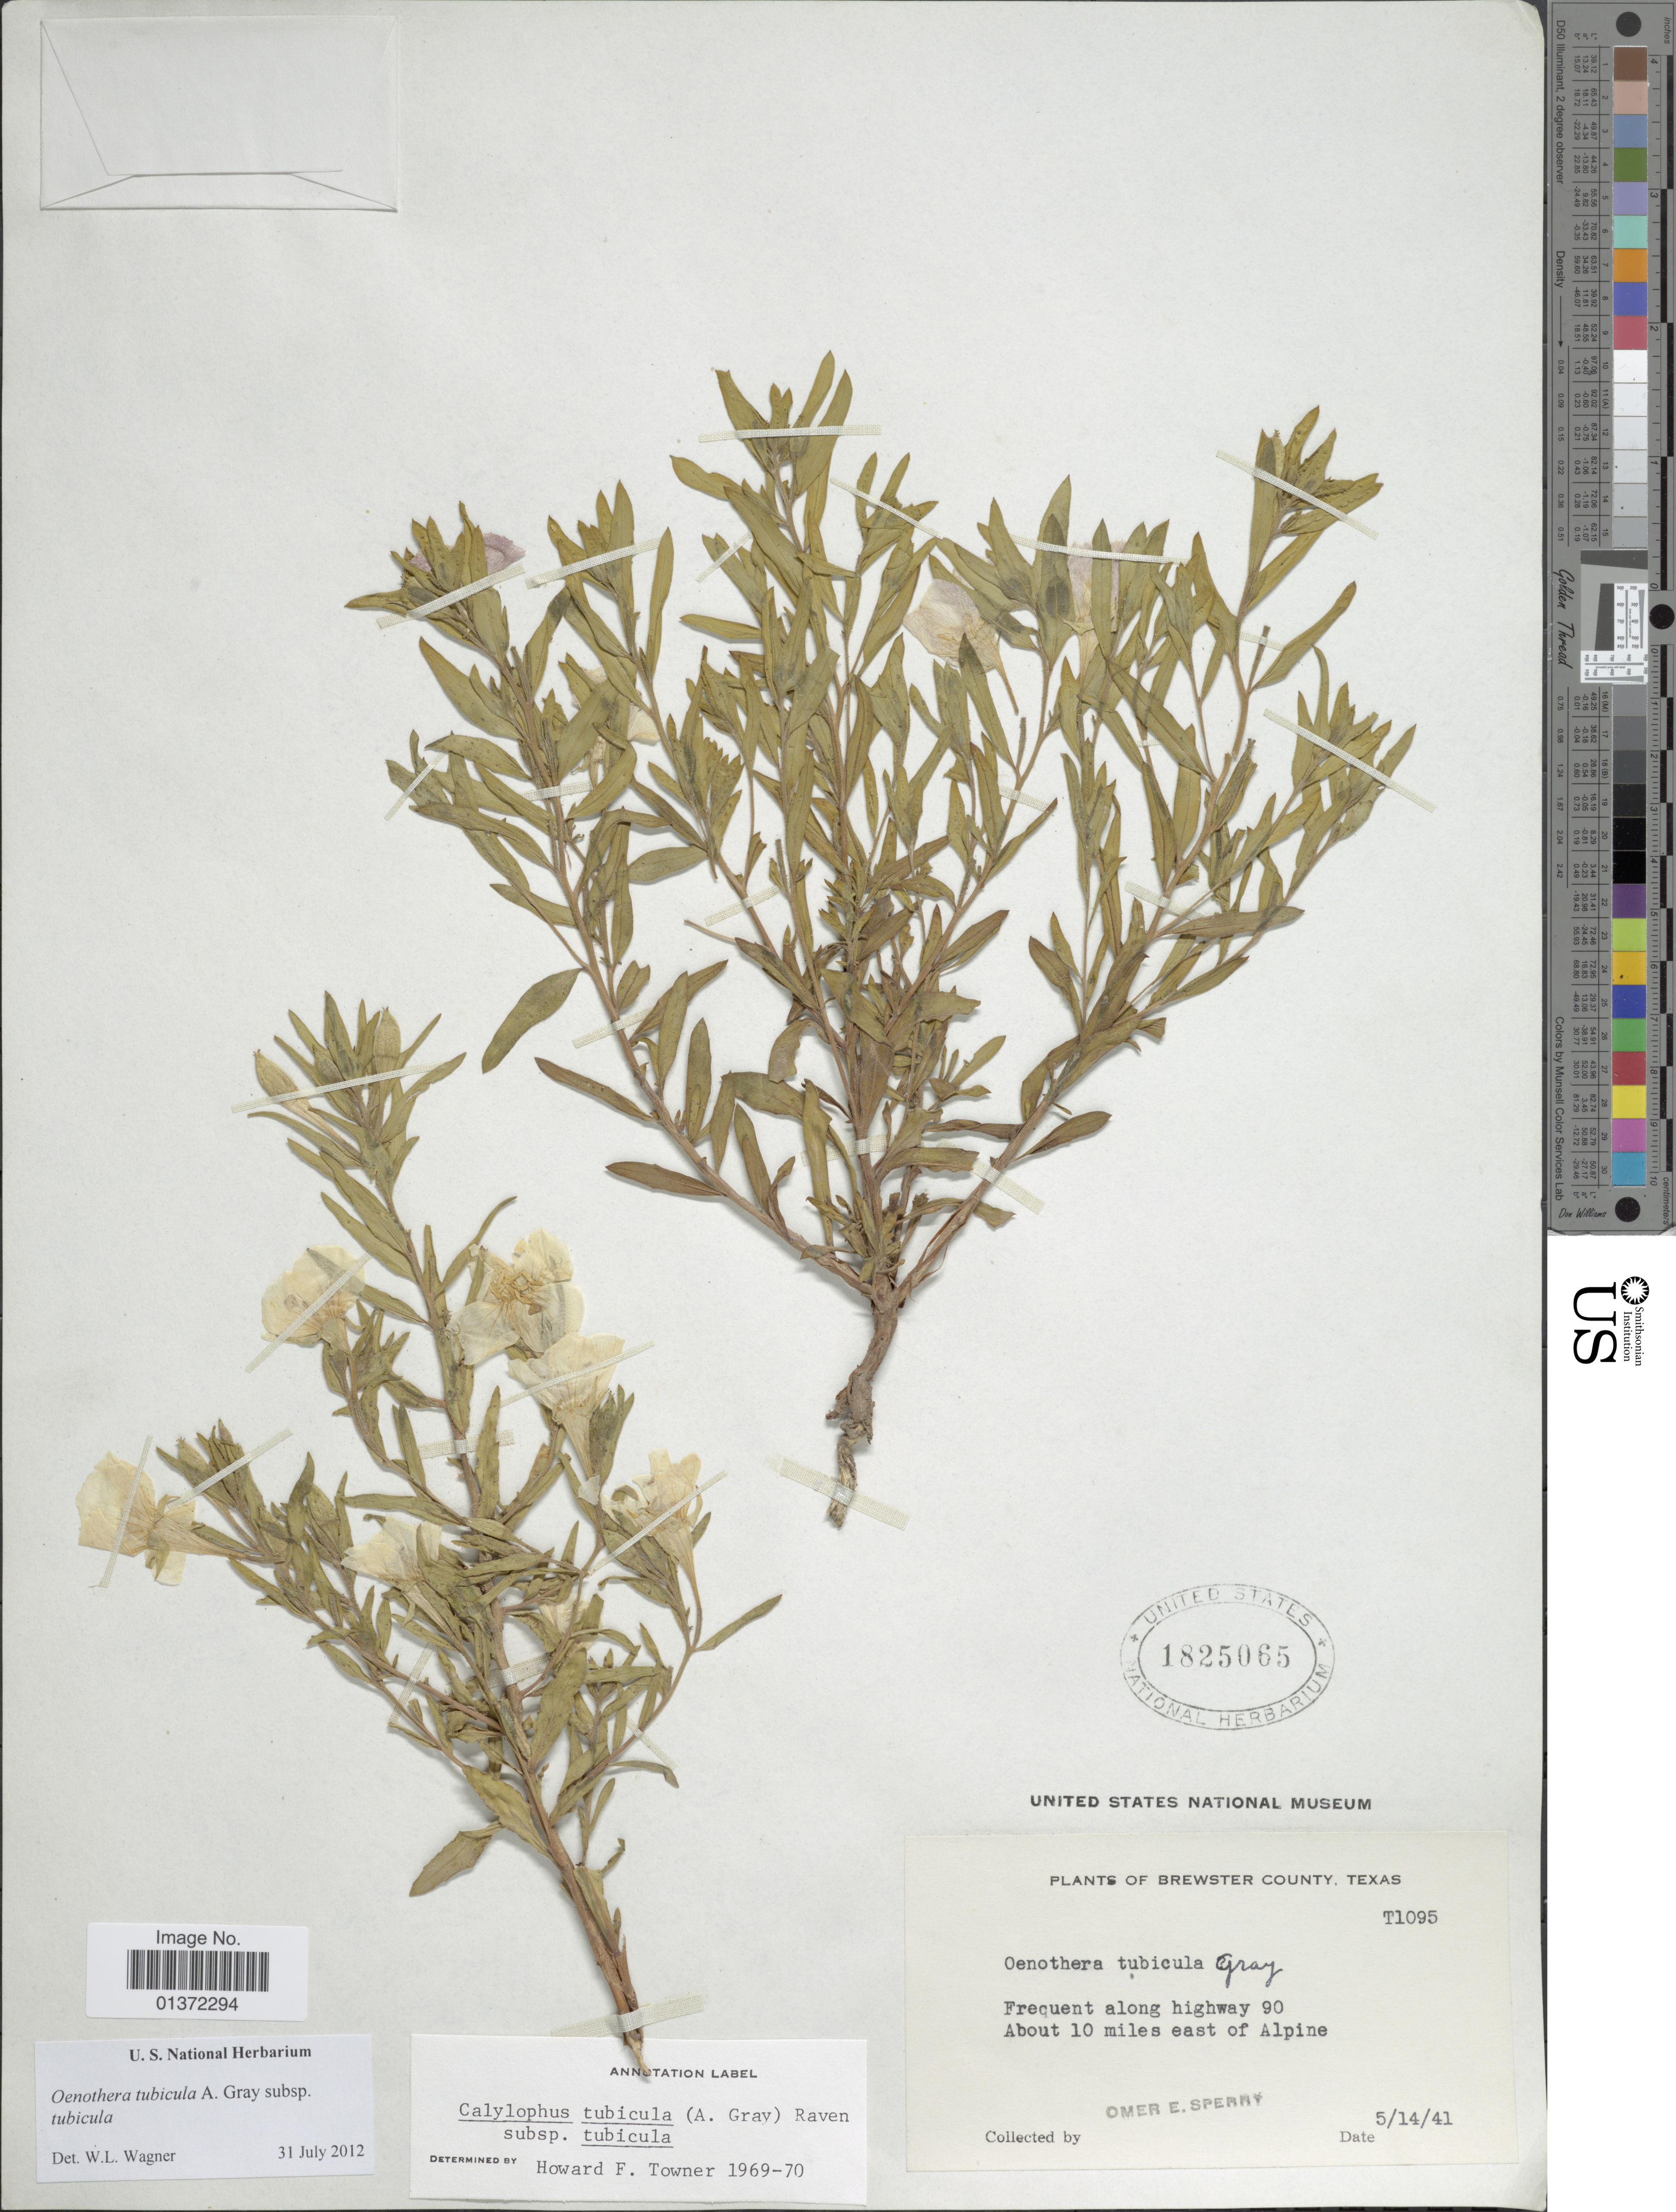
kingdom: Plantae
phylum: Tracheophyta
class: Magnoliopsida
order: Myrtales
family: Onagraceae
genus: Oenothera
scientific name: Oenothera tubicula subsp. tubicula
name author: A. Gray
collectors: O. E. Sperry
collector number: T1095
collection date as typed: Transcribed d/m/y: 14/5/41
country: United States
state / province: Texas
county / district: Brewster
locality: along highway 90, about 10 miles east of Alpine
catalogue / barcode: US 1825065